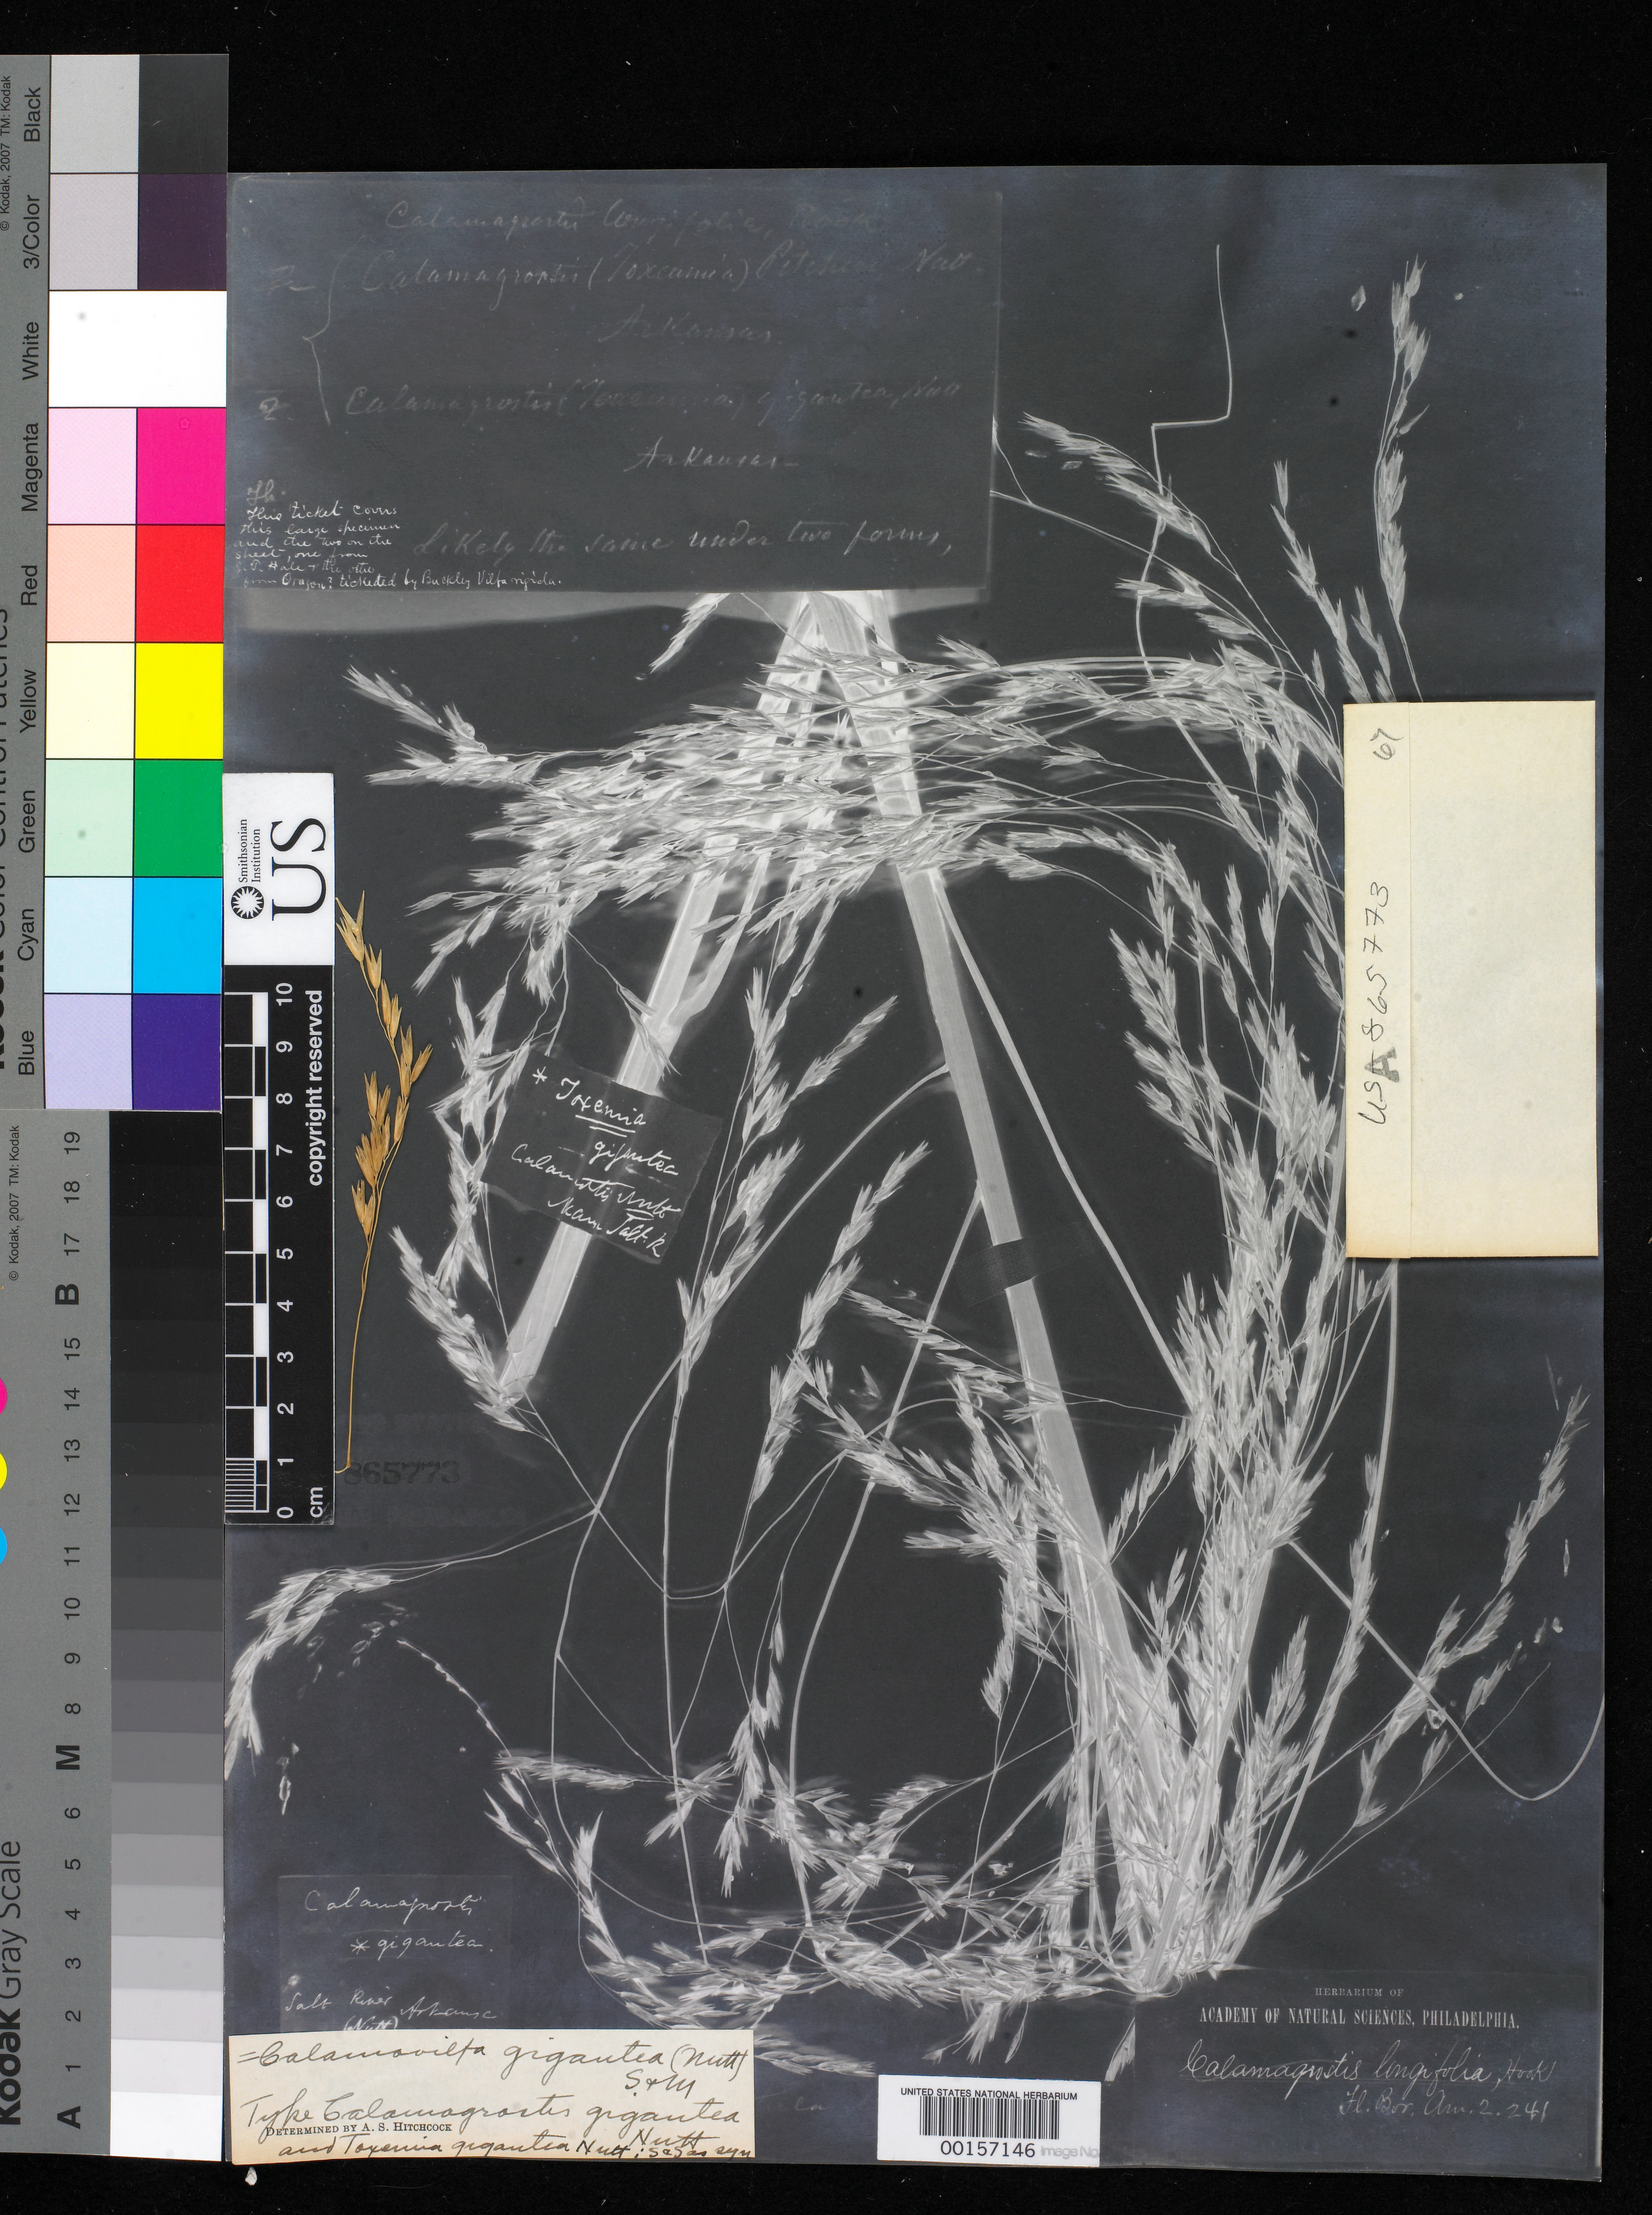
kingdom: Plantae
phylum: Tracheophyta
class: Liliopsida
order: Poales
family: Poaceae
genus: Calamagrostis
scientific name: Calamagrostis gigantea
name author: Nutt.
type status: Type Fragment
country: United States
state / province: Oklahoma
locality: Sandy banks of Great Salt River of the Arkansas.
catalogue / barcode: US 865773A